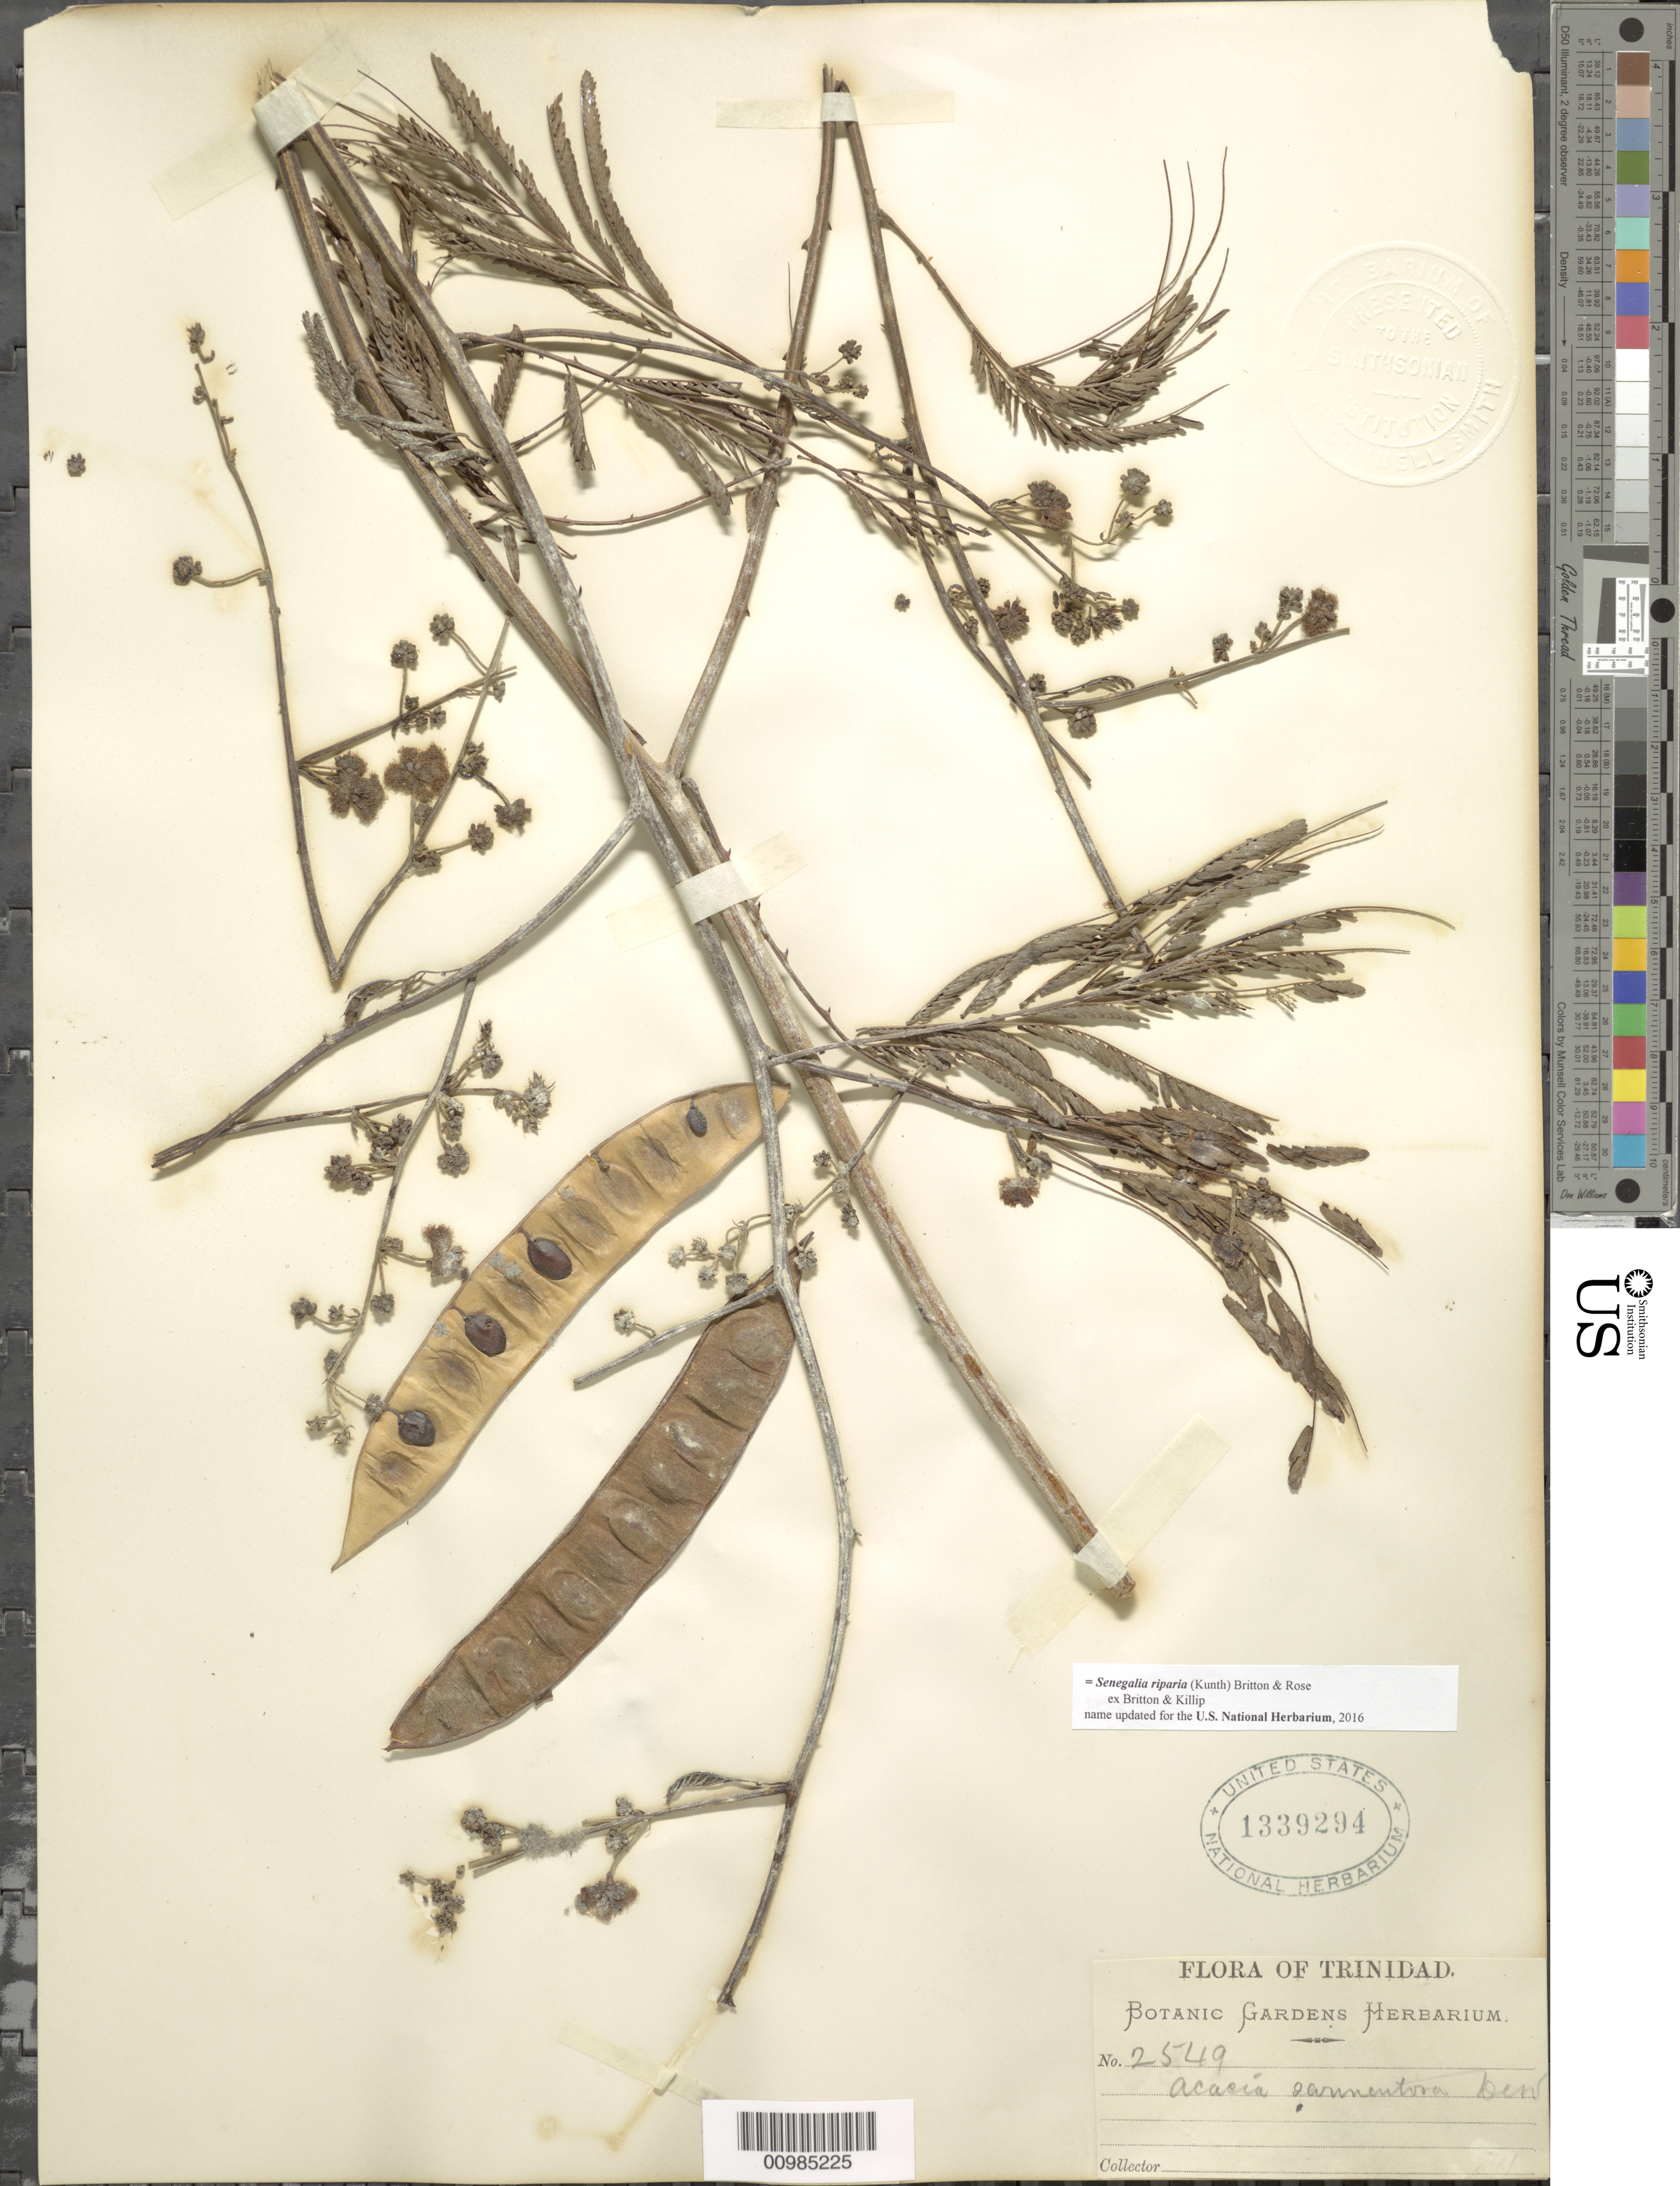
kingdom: Plantae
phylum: Tracheophyta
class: Magnoliopsida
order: Fabales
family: Fabaceae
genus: Senegalia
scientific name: Senegalia riparia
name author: (Kunth) Britton & Rose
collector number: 2549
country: Trinidad and Tobago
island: Trinidad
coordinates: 0 N, 0 E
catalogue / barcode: US 1339294